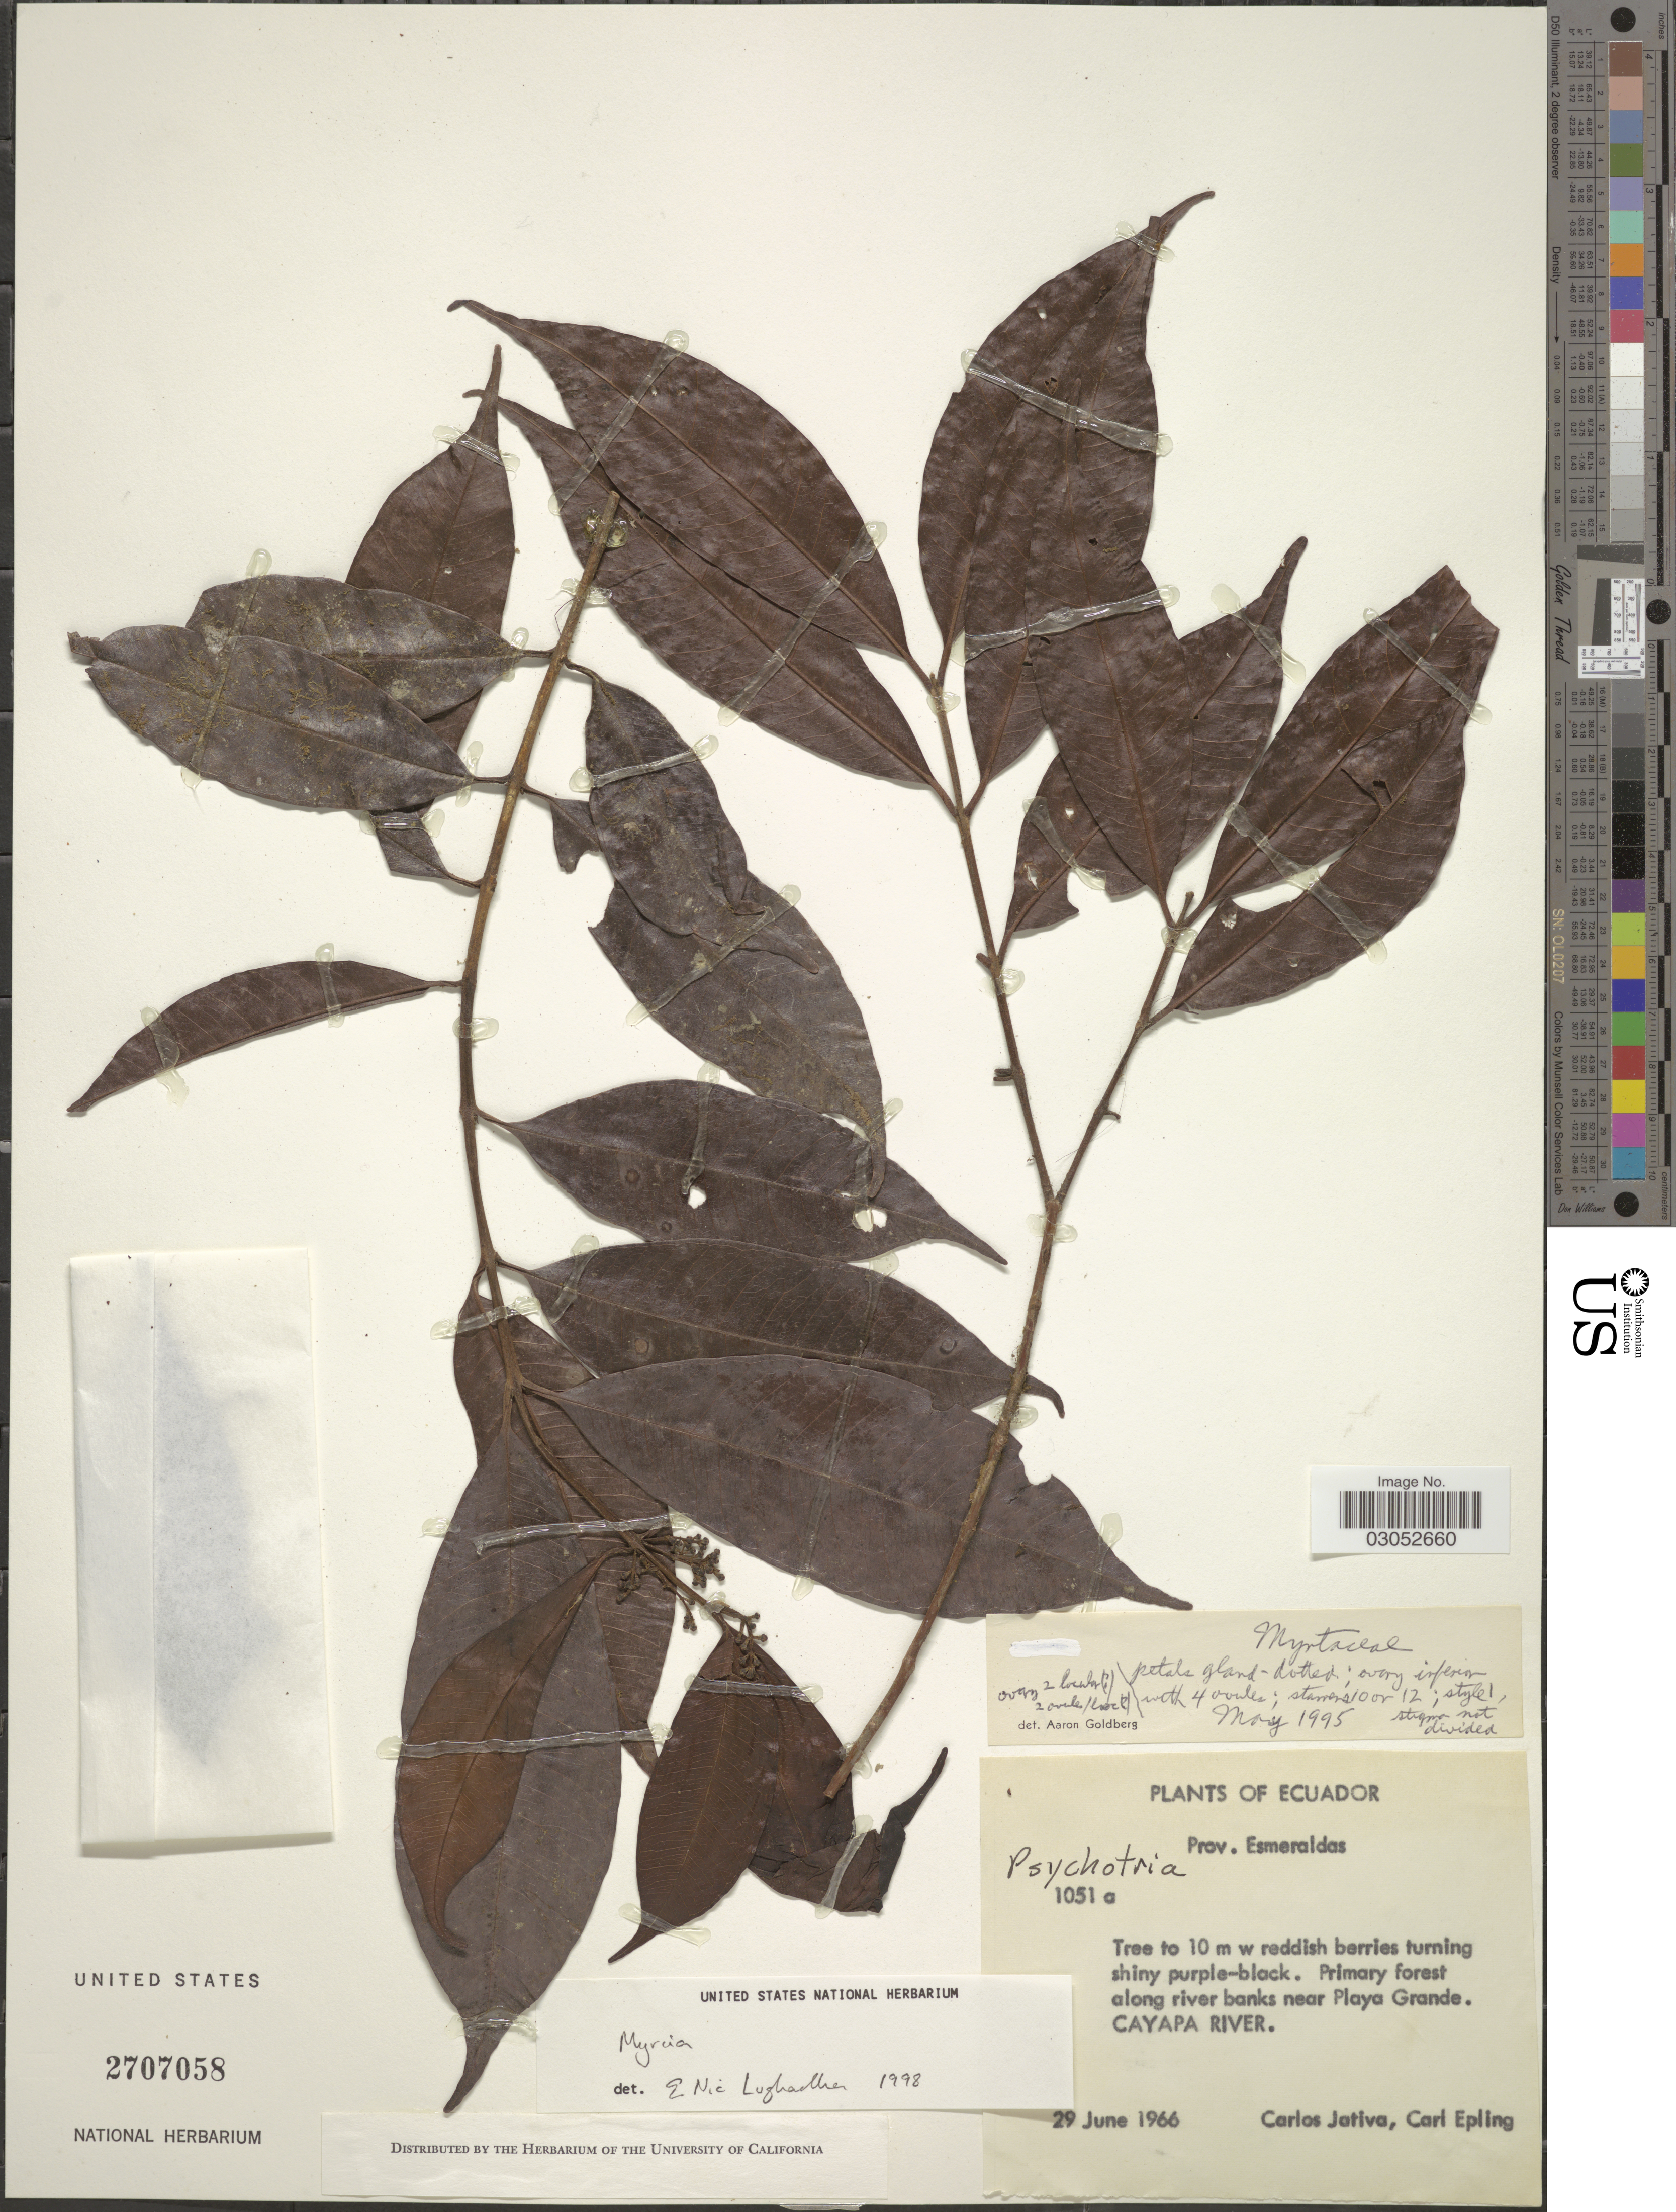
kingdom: Plantae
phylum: Tracheophyta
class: Magnoliopsida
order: Myrtales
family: Myrtaceae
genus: Myrcia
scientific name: Myrcia sp.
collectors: C. D. Játiva & C. C. Epling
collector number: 1051a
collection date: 1966-06-29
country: Ecuador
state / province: Esmeraldas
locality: Primary forest along river banks near Playa Grande. Cayapa River.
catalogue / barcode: US 2707058